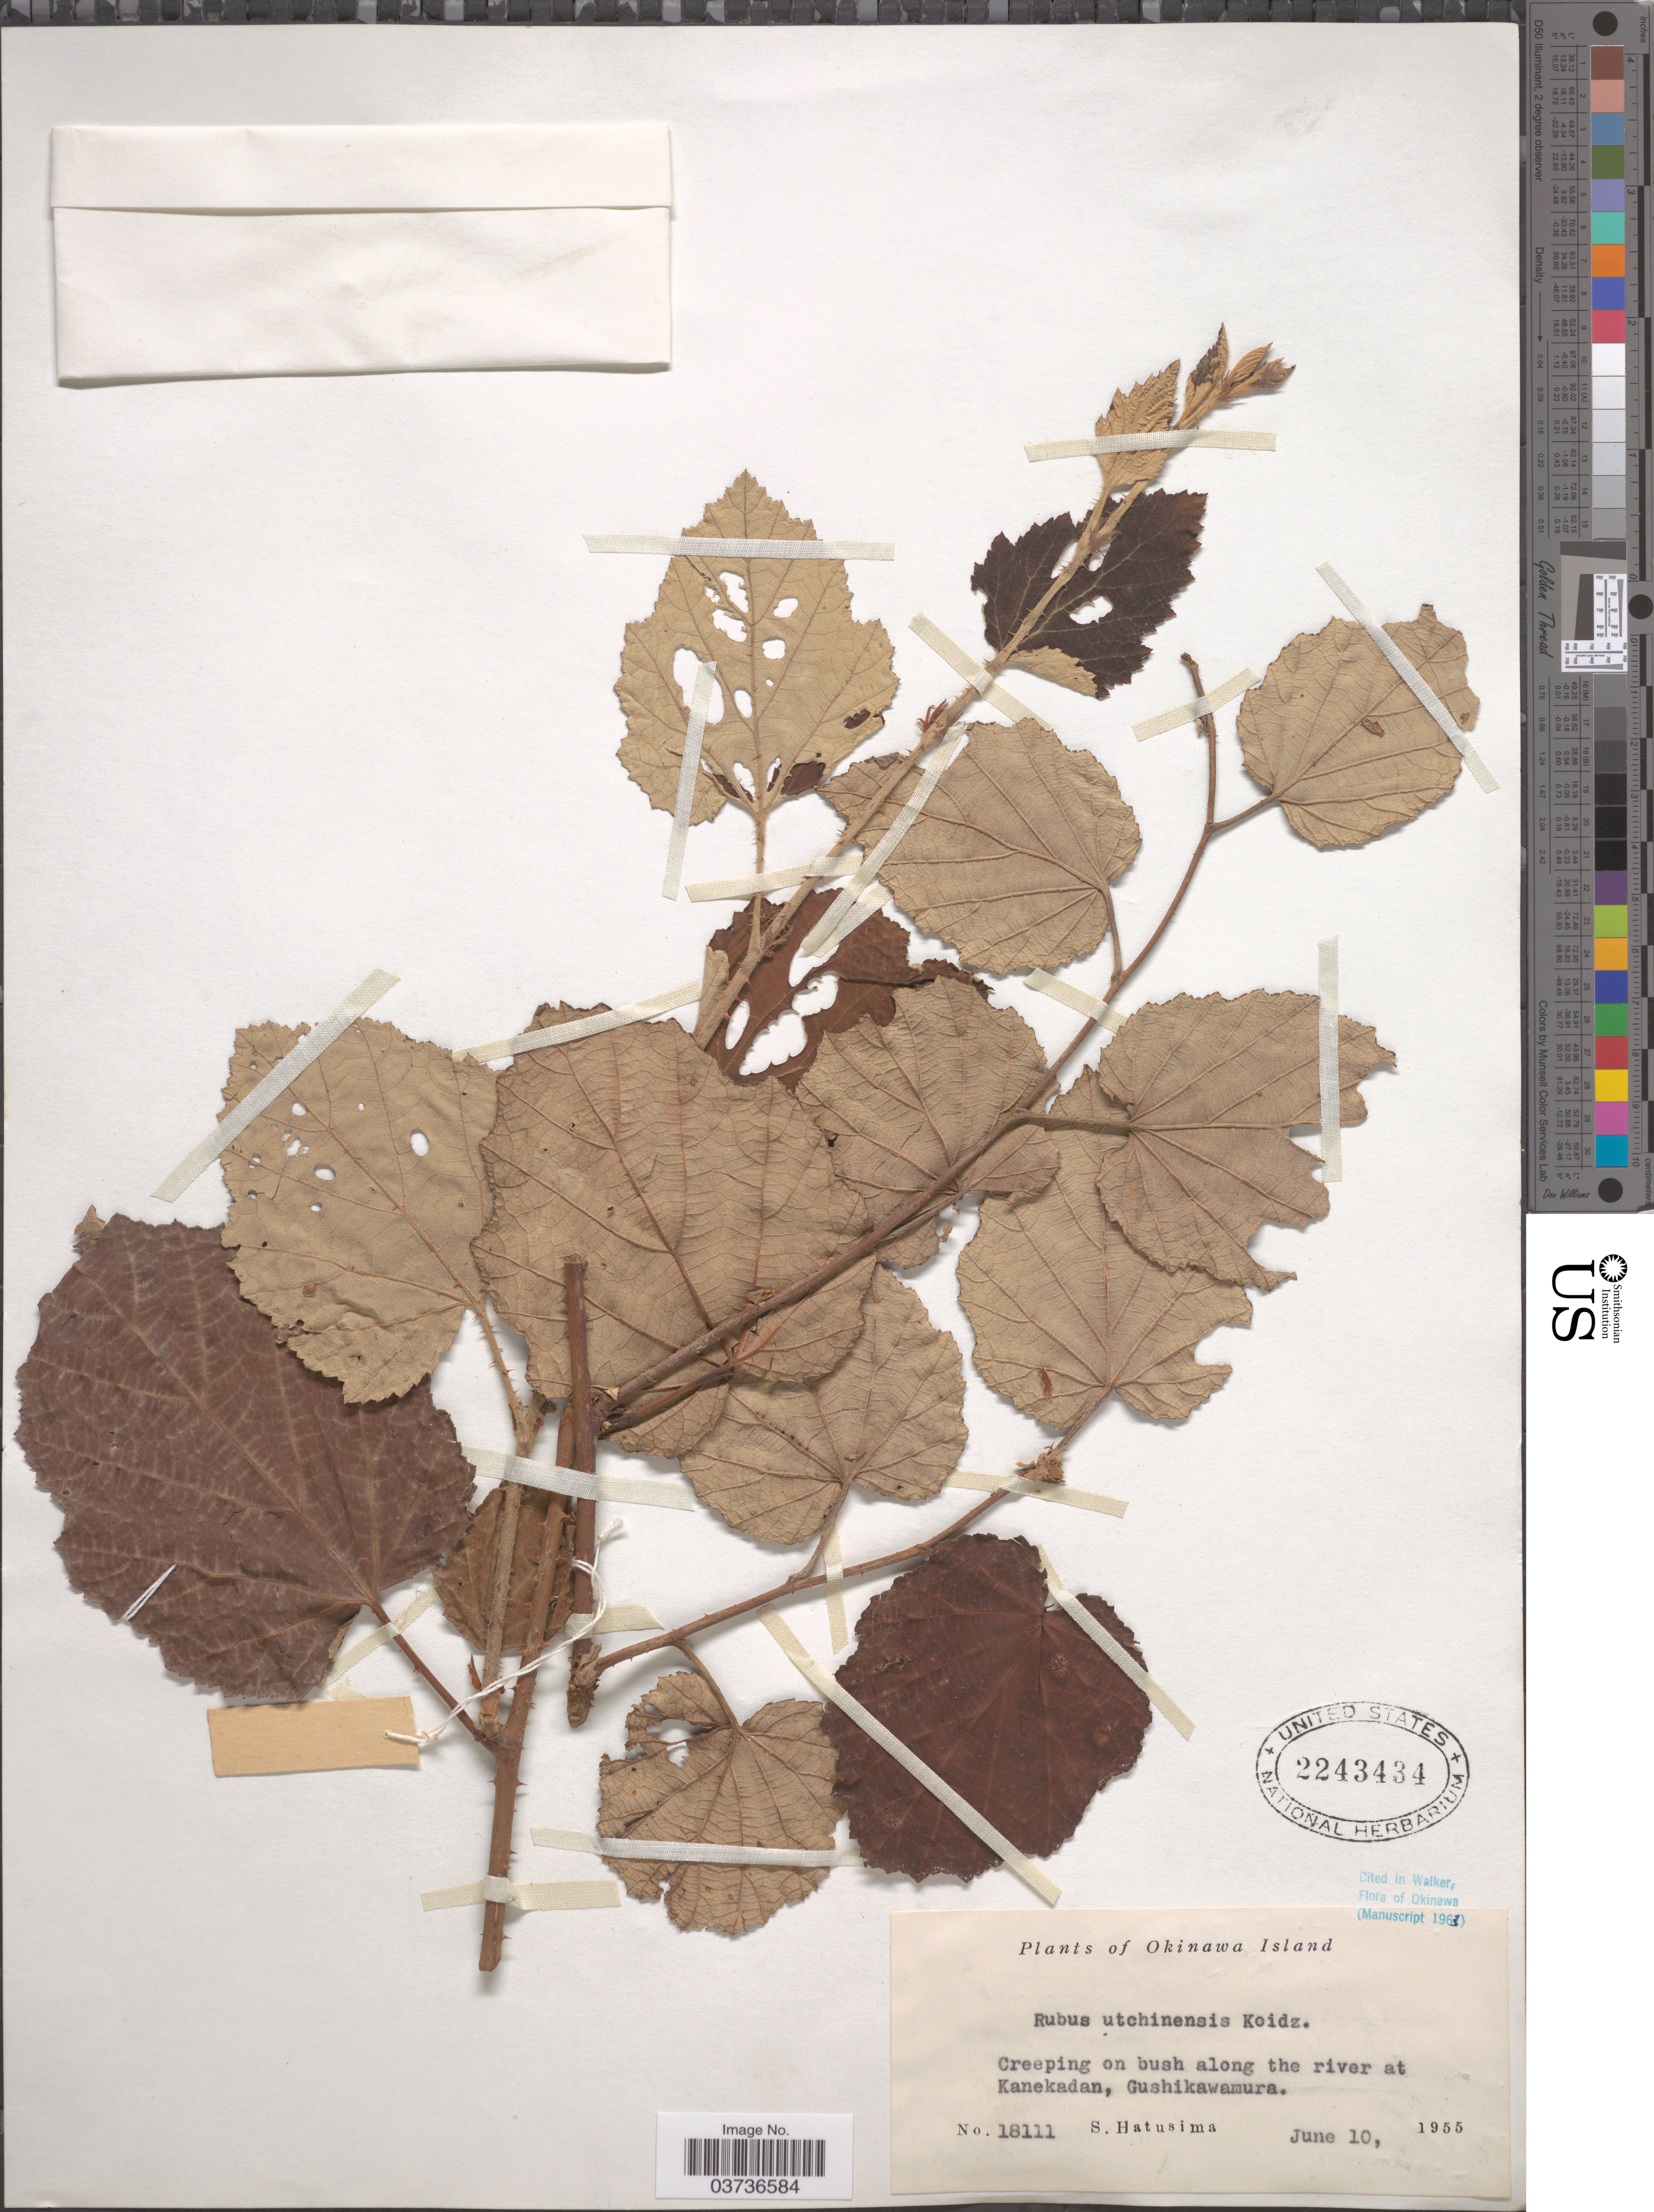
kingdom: Plantae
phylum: Tracheophyta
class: Magnoliopsida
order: Rosales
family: Rosaceae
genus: Rubus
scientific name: Rubus utchinensis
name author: Koidz.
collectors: S. Hatusima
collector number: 18111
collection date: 1955-06-10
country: Japan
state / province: Okinawa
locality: Okinawa Island. Along the river at Kanekadan, Gushikawamura.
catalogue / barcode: US 2243434